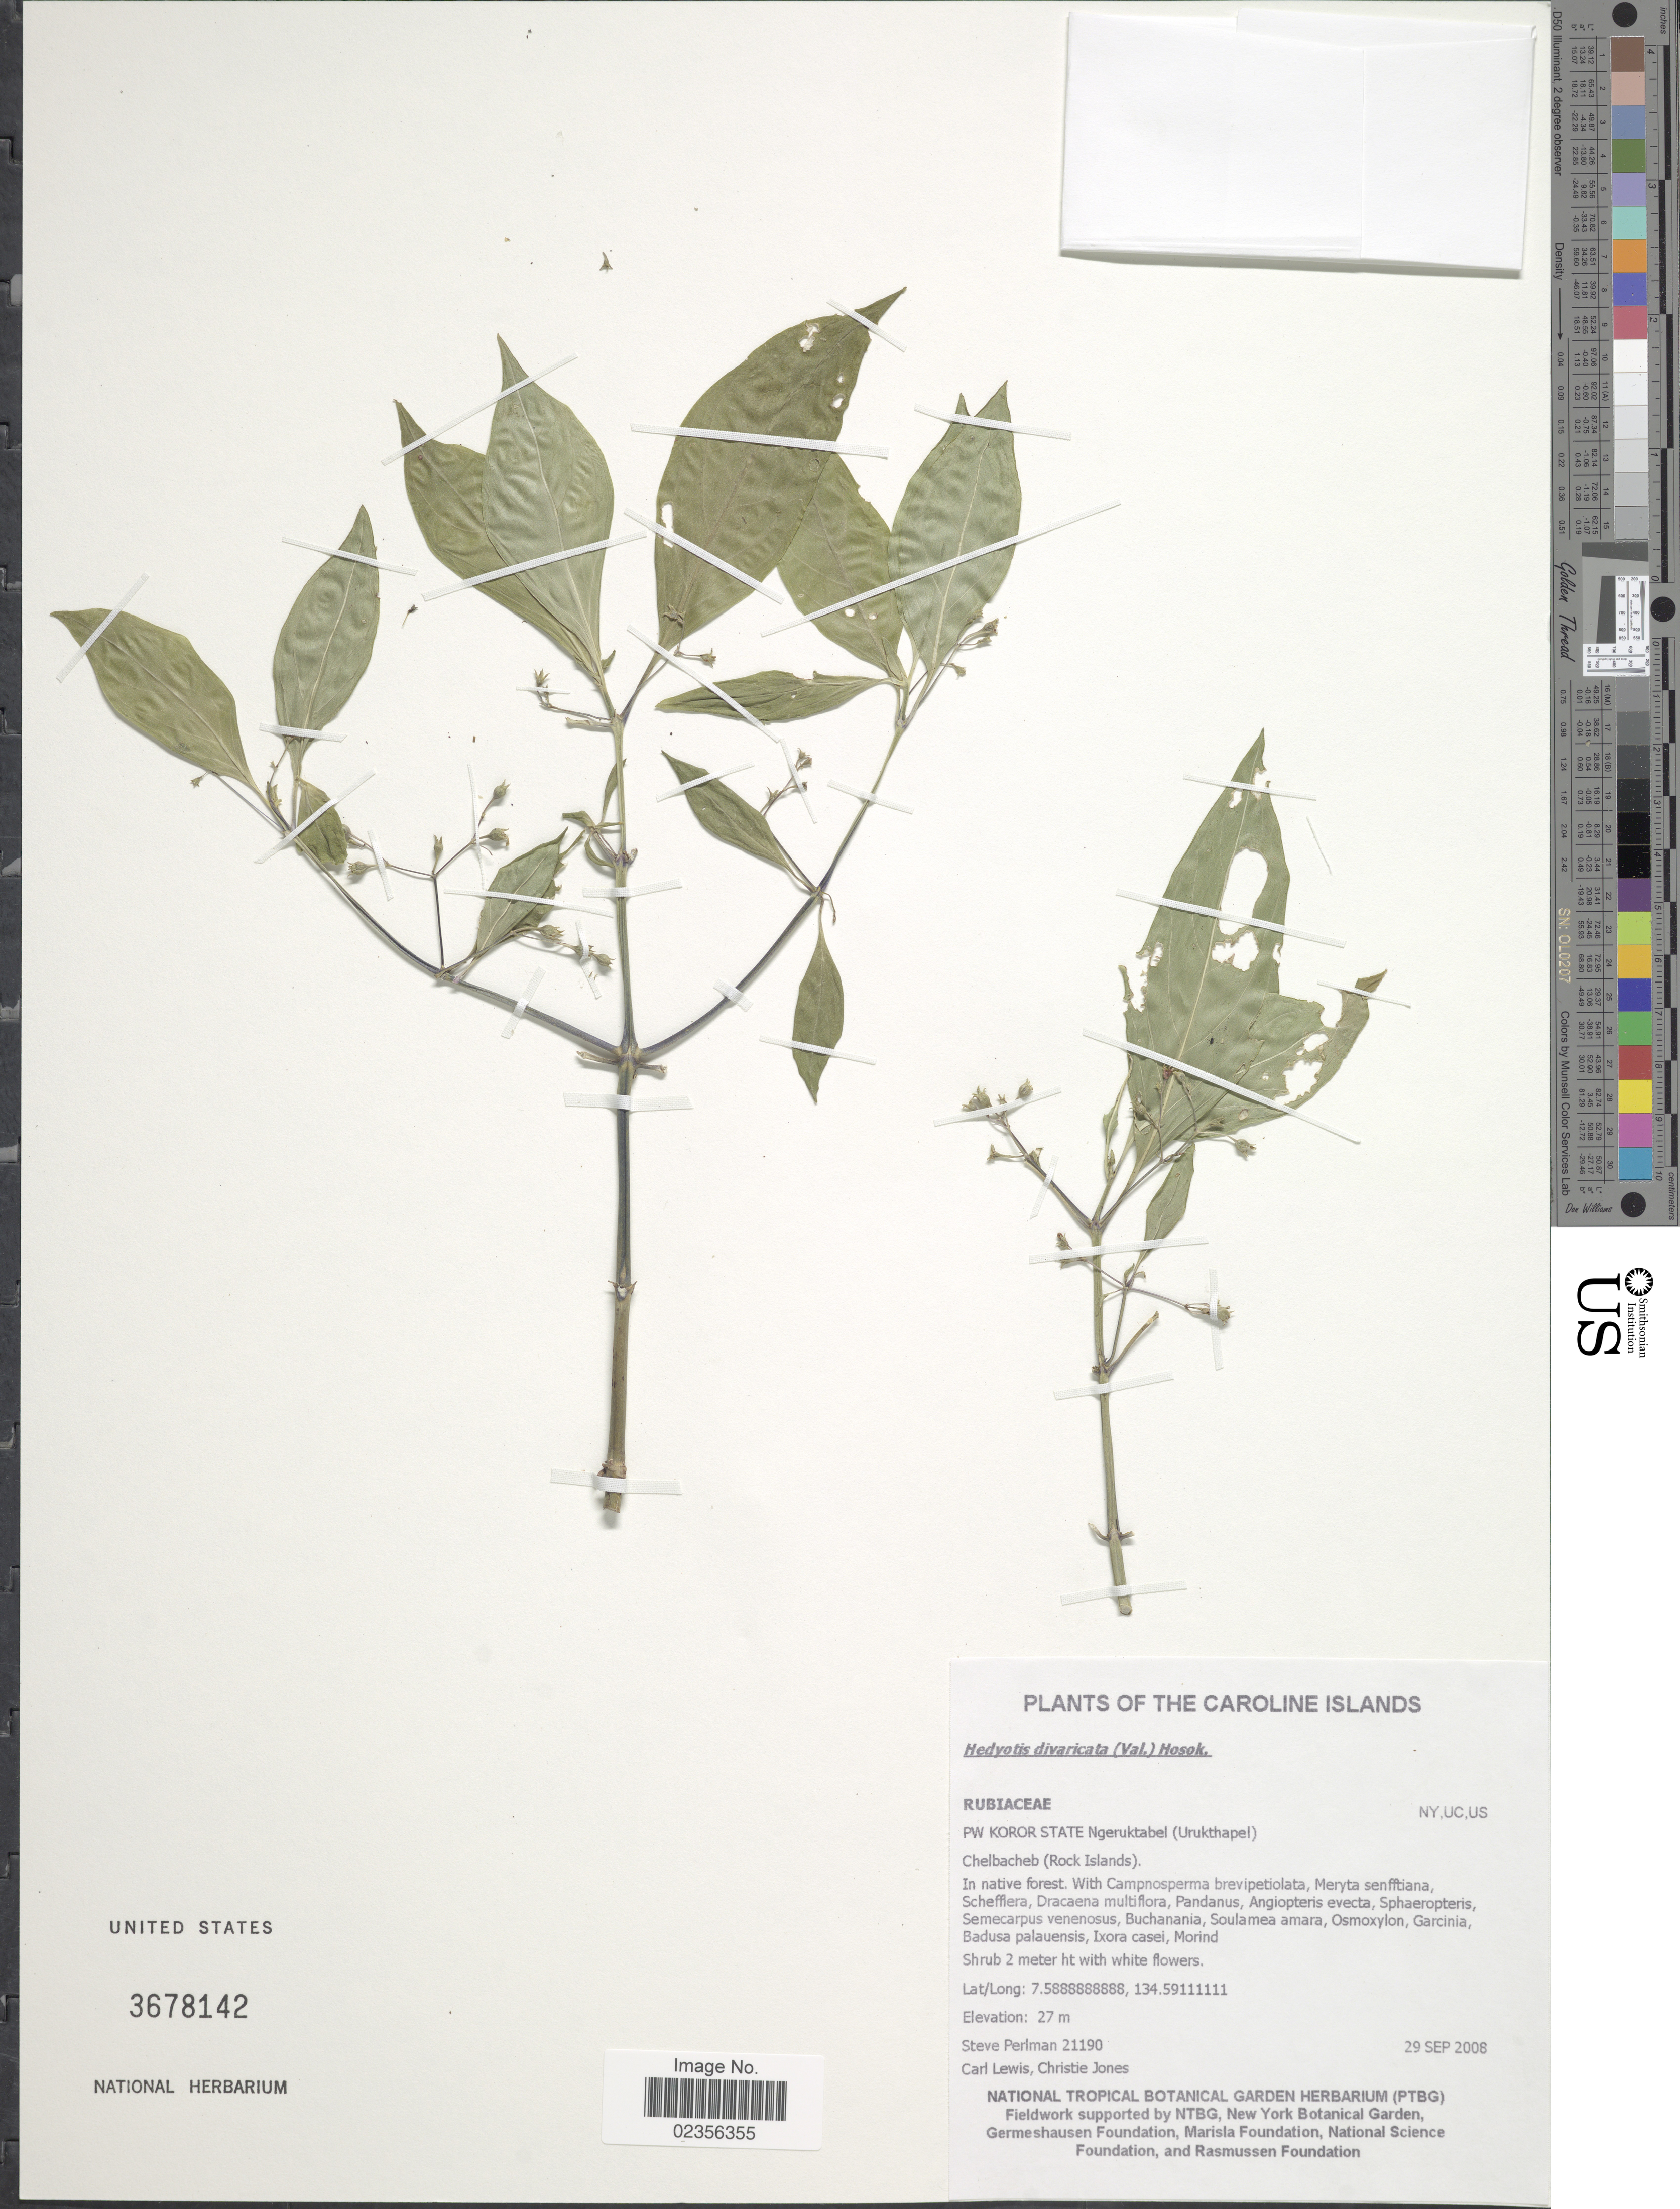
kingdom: Plantae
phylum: Tracheophyta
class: Magnoliopsida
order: Gentianales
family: Rubiaceae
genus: Hedyotis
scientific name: Hedyotis divaricata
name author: (Valeton) Hosok.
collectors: S. Perlman, C. Lewis & Carleen Jones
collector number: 21190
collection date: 2008-09-29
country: Palau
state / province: Koror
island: Ngeruktabel [Urukthapel]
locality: PW Koror State Ngeruktabel (Urukthapel) Chelbacheb (Rock Island), In native forest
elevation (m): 27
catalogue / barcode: US 3678142